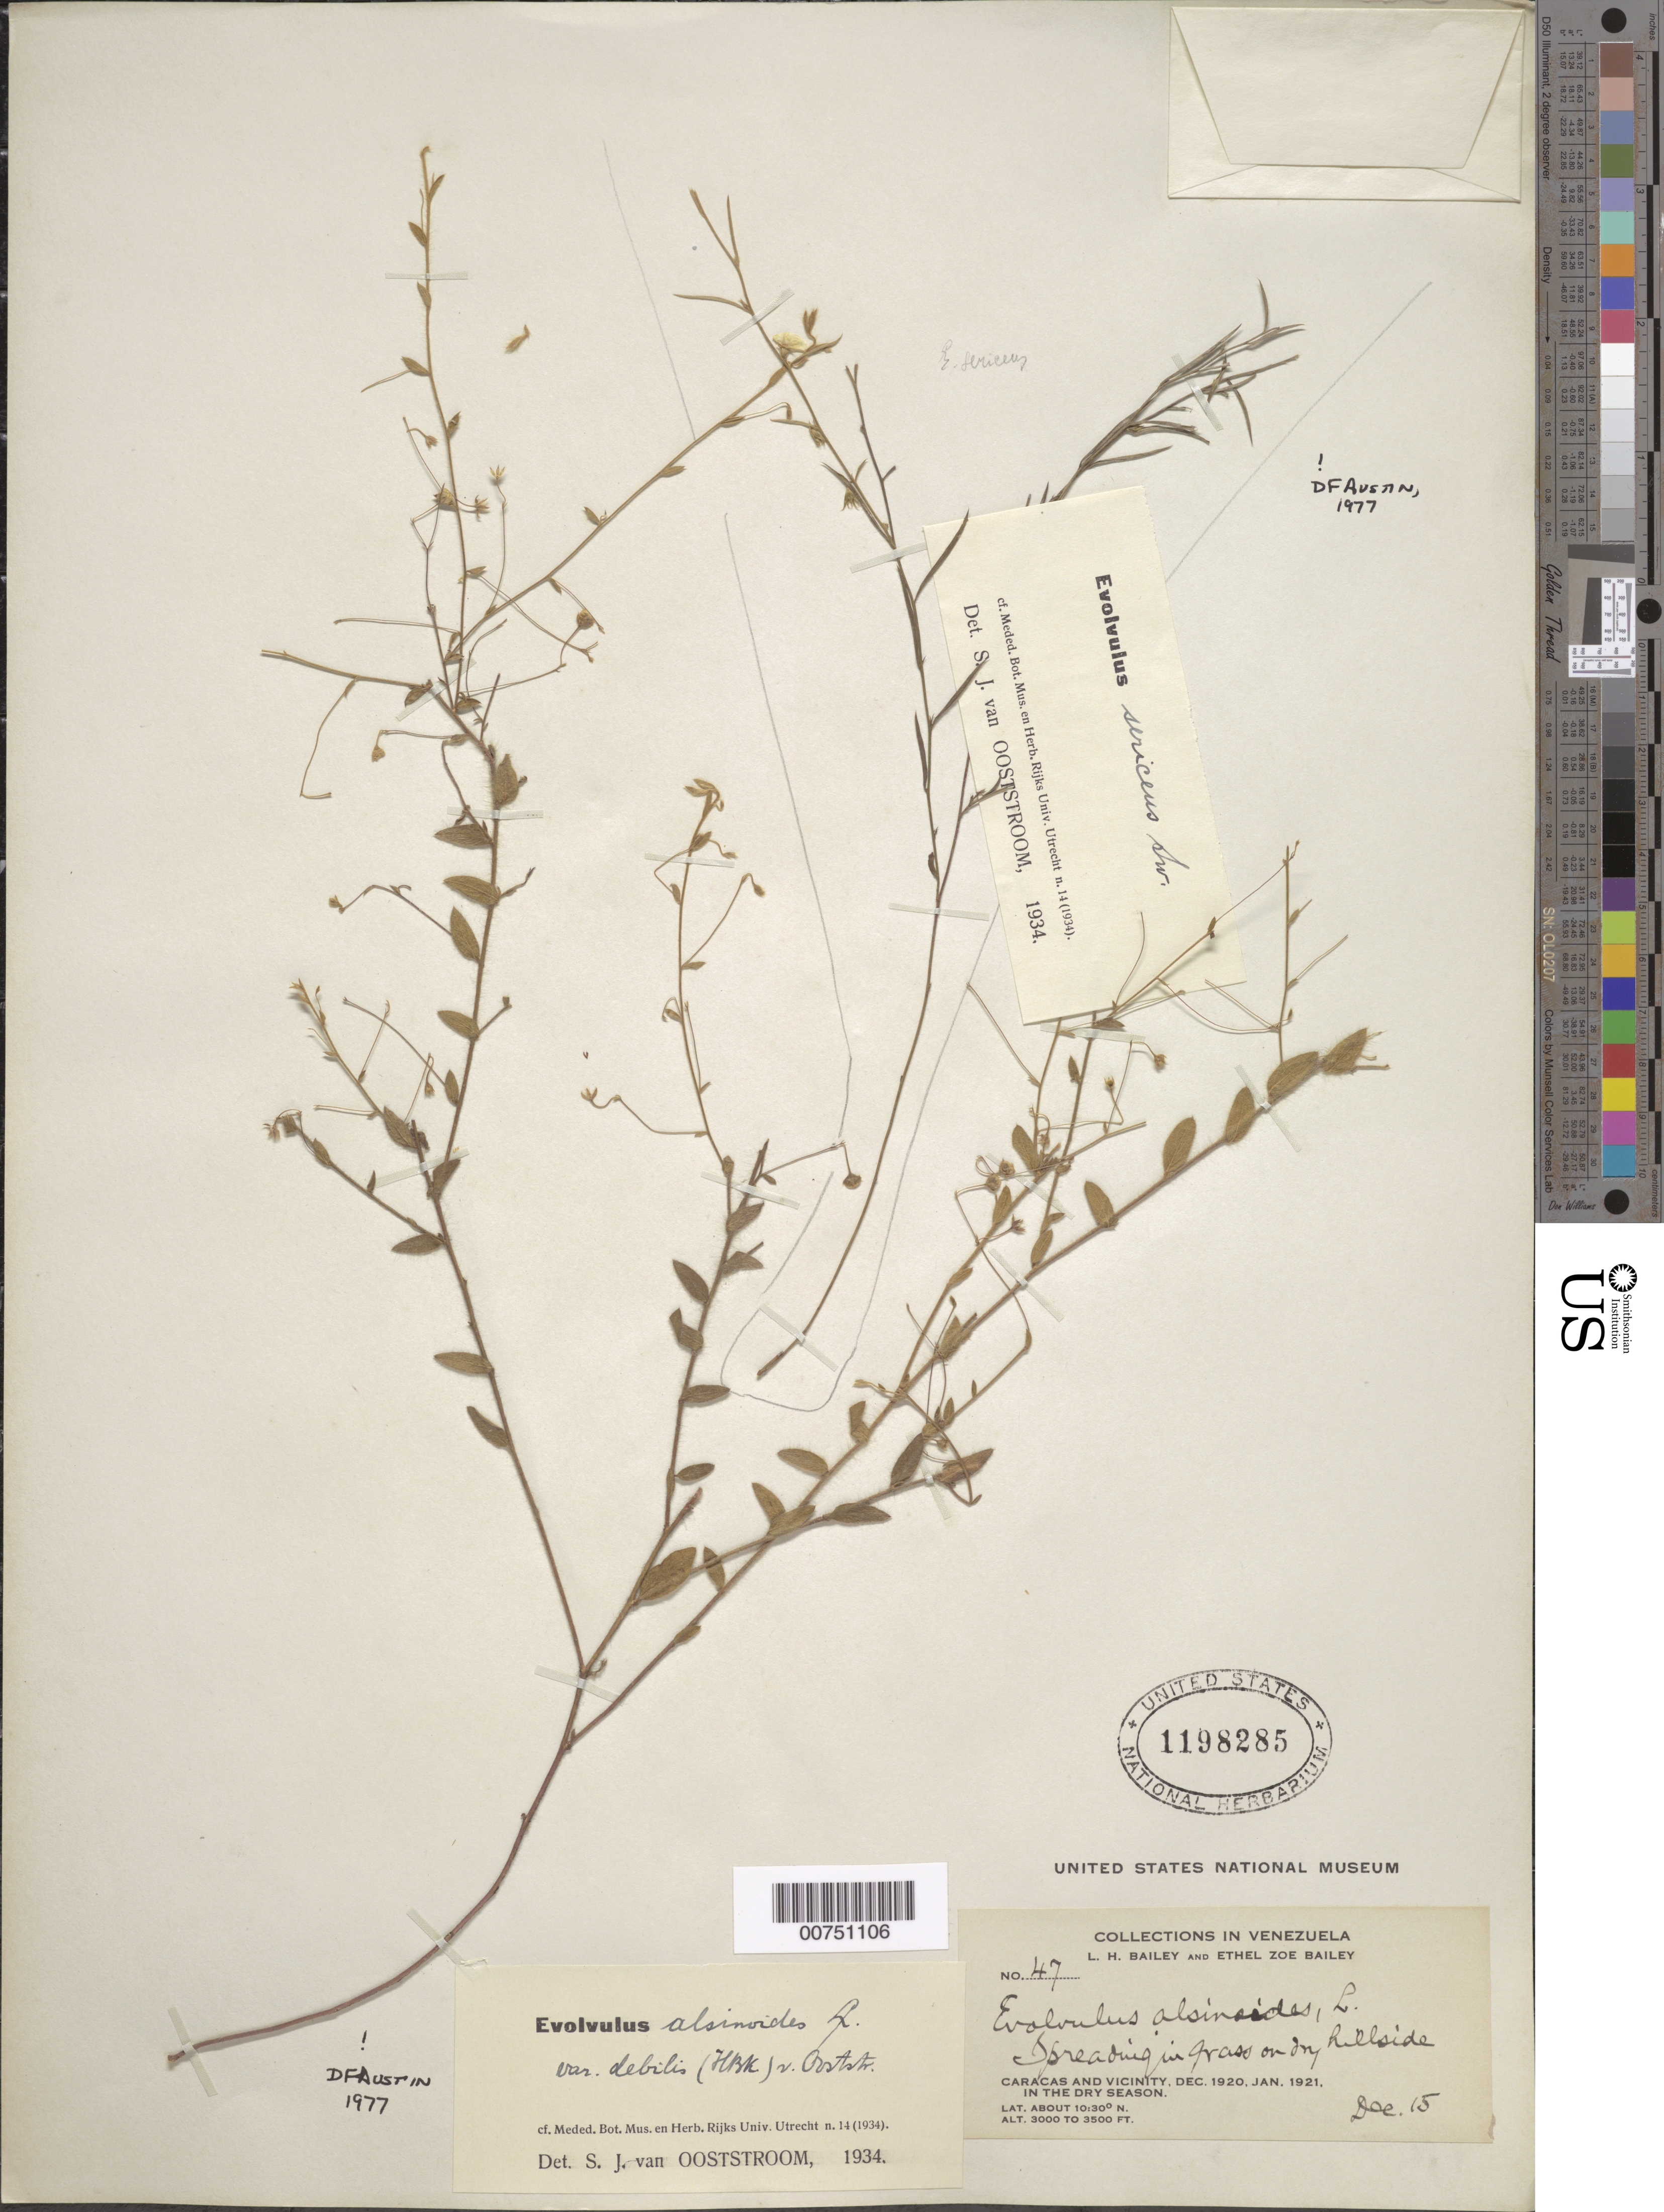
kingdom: Plantae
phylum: Tracheophyta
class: Magnoliopsida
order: Solanales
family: Convolvulaceae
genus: Evolvulus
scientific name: Evolvulus alsinoides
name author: (L.) L.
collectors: L. H. Bailey & E. Z. Bailey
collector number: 47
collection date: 1920-12-15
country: Venezuela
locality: Caracas and vicinity.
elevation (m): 914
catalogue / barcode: US 1198285